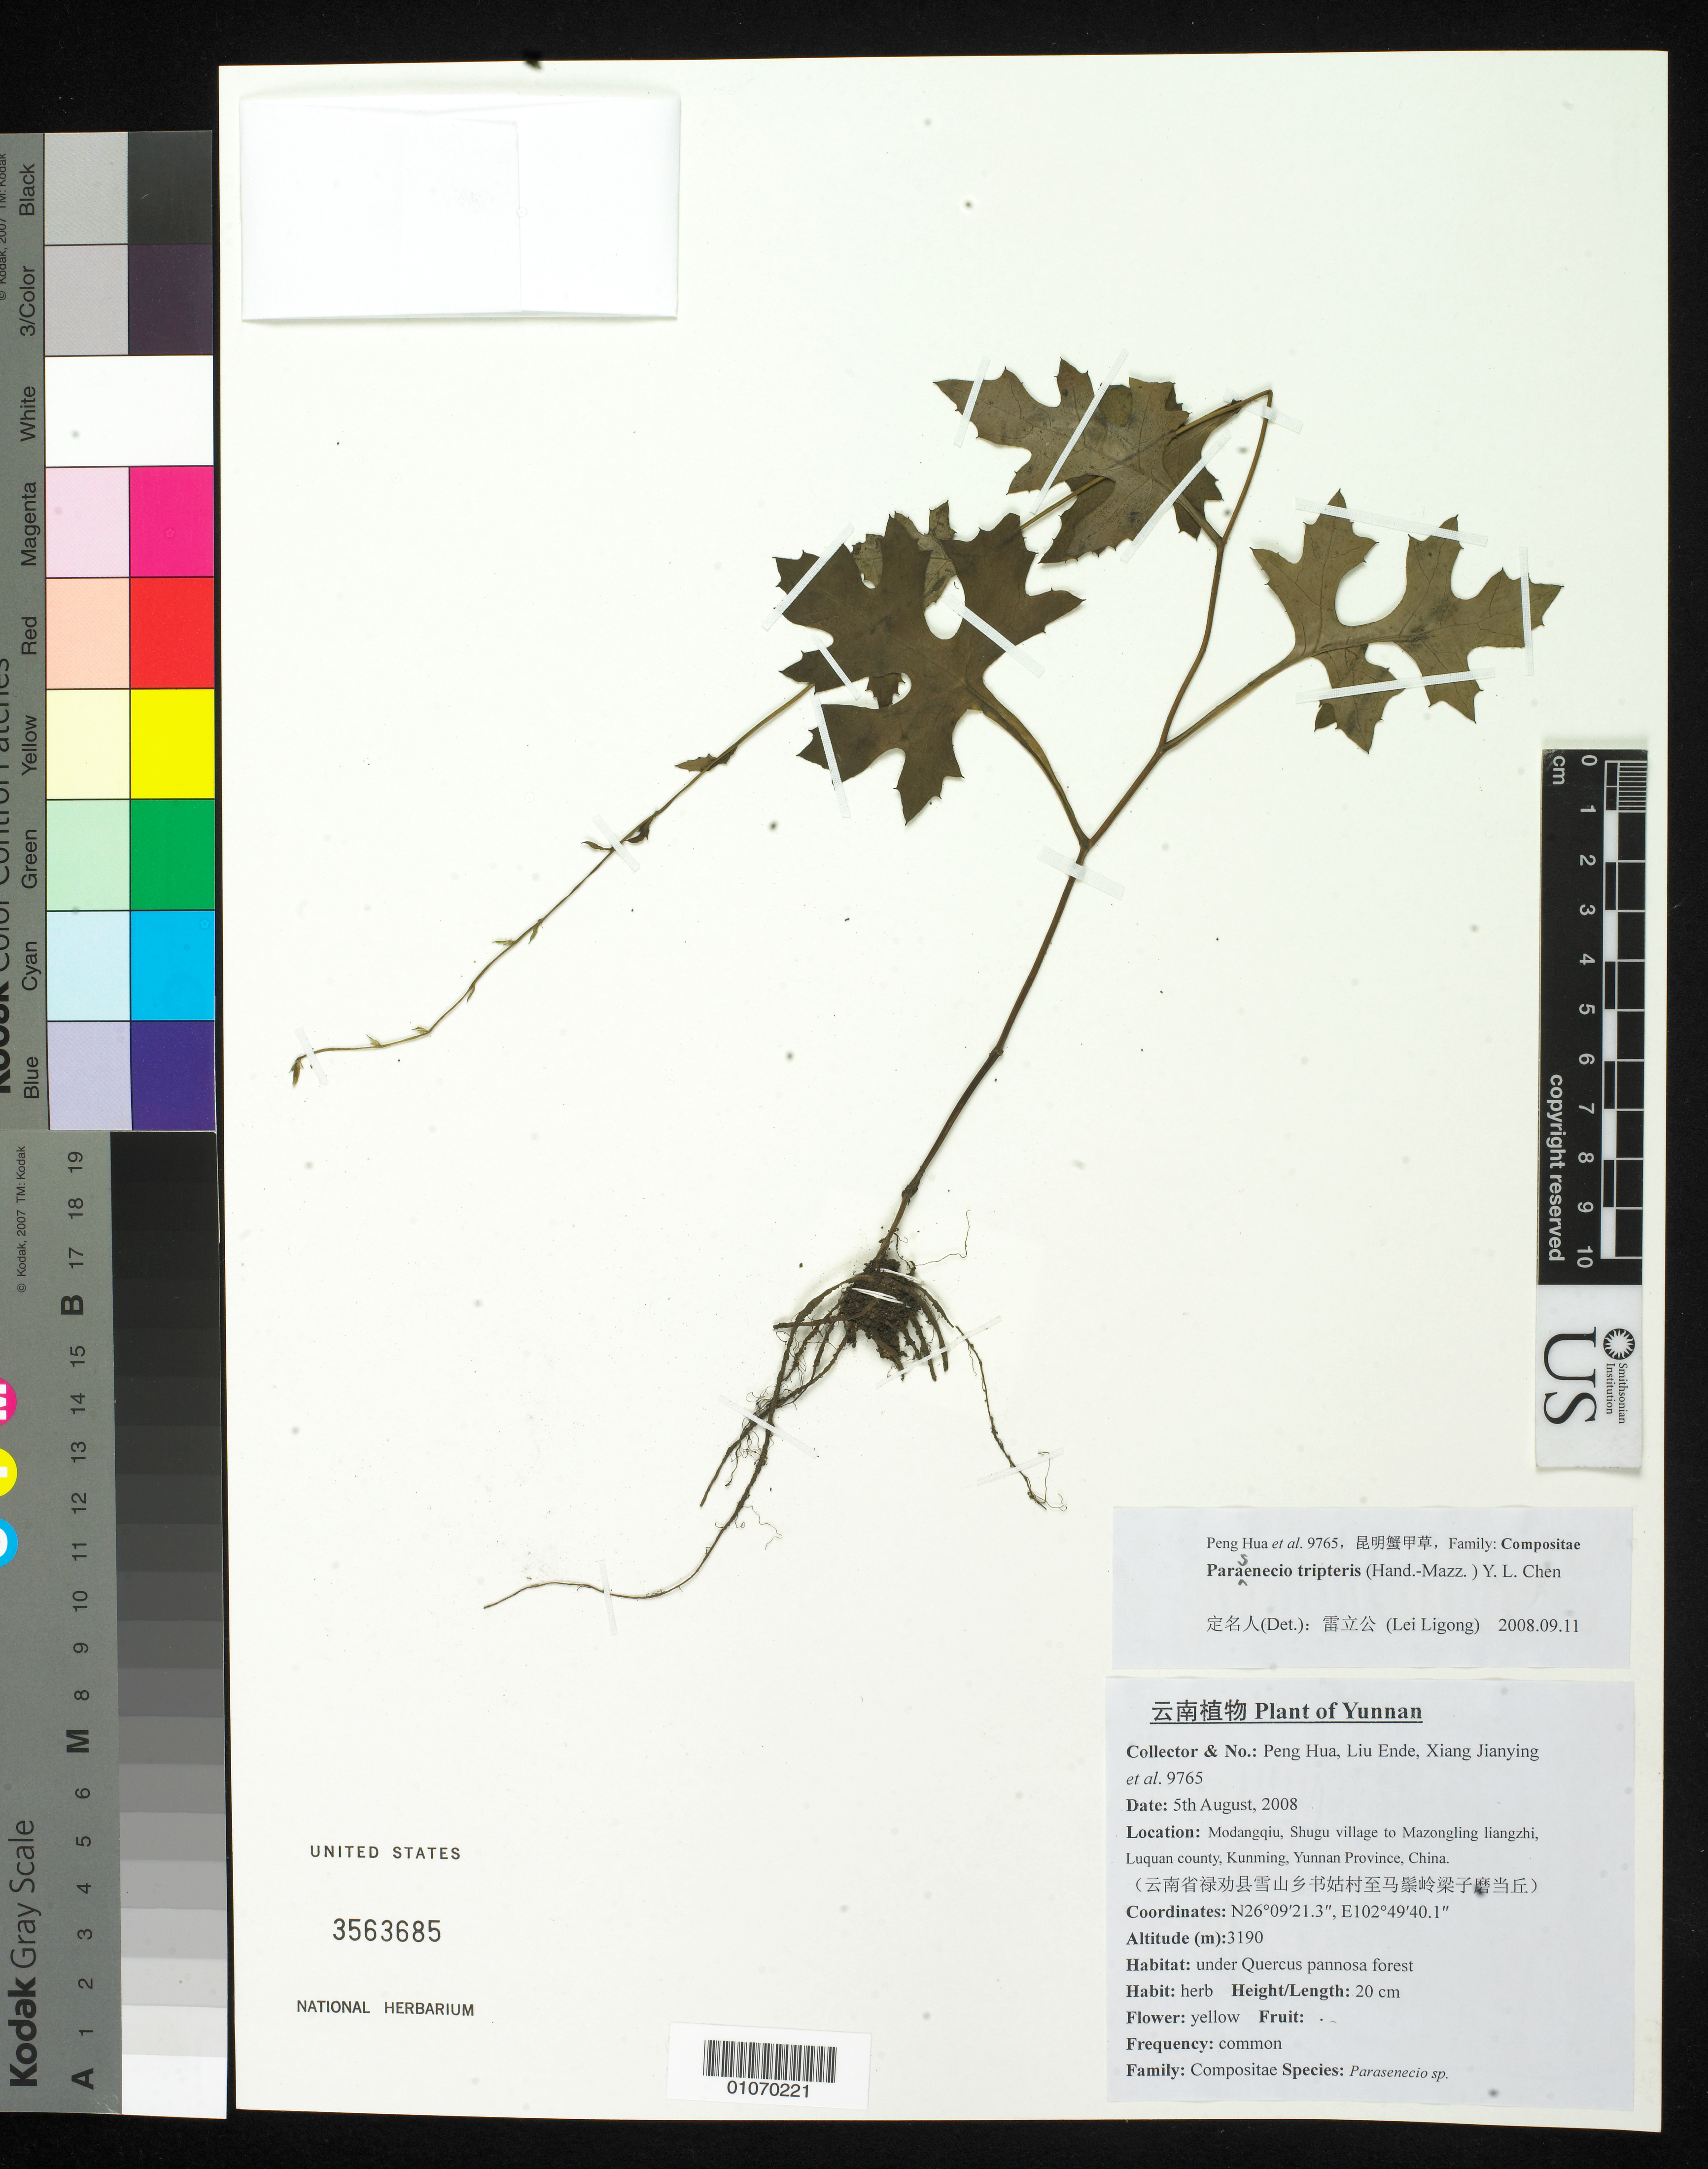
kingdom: Plantae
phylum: Tracheophyta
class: Magnoliopsida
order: Asterales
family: Asteraceae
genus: Parasenecio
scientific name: Parasenecio tripteris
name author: (Hand.-Mazz.) Y.L. Chen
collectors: H. Peng, E. Liu & J. Xiang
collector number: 9765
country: China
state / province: Yunnan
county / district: Kunming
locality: Modangqiu, Shugu village to Mazongling liangzhi, Luquan county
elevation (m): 3190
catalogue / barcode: US 3563685